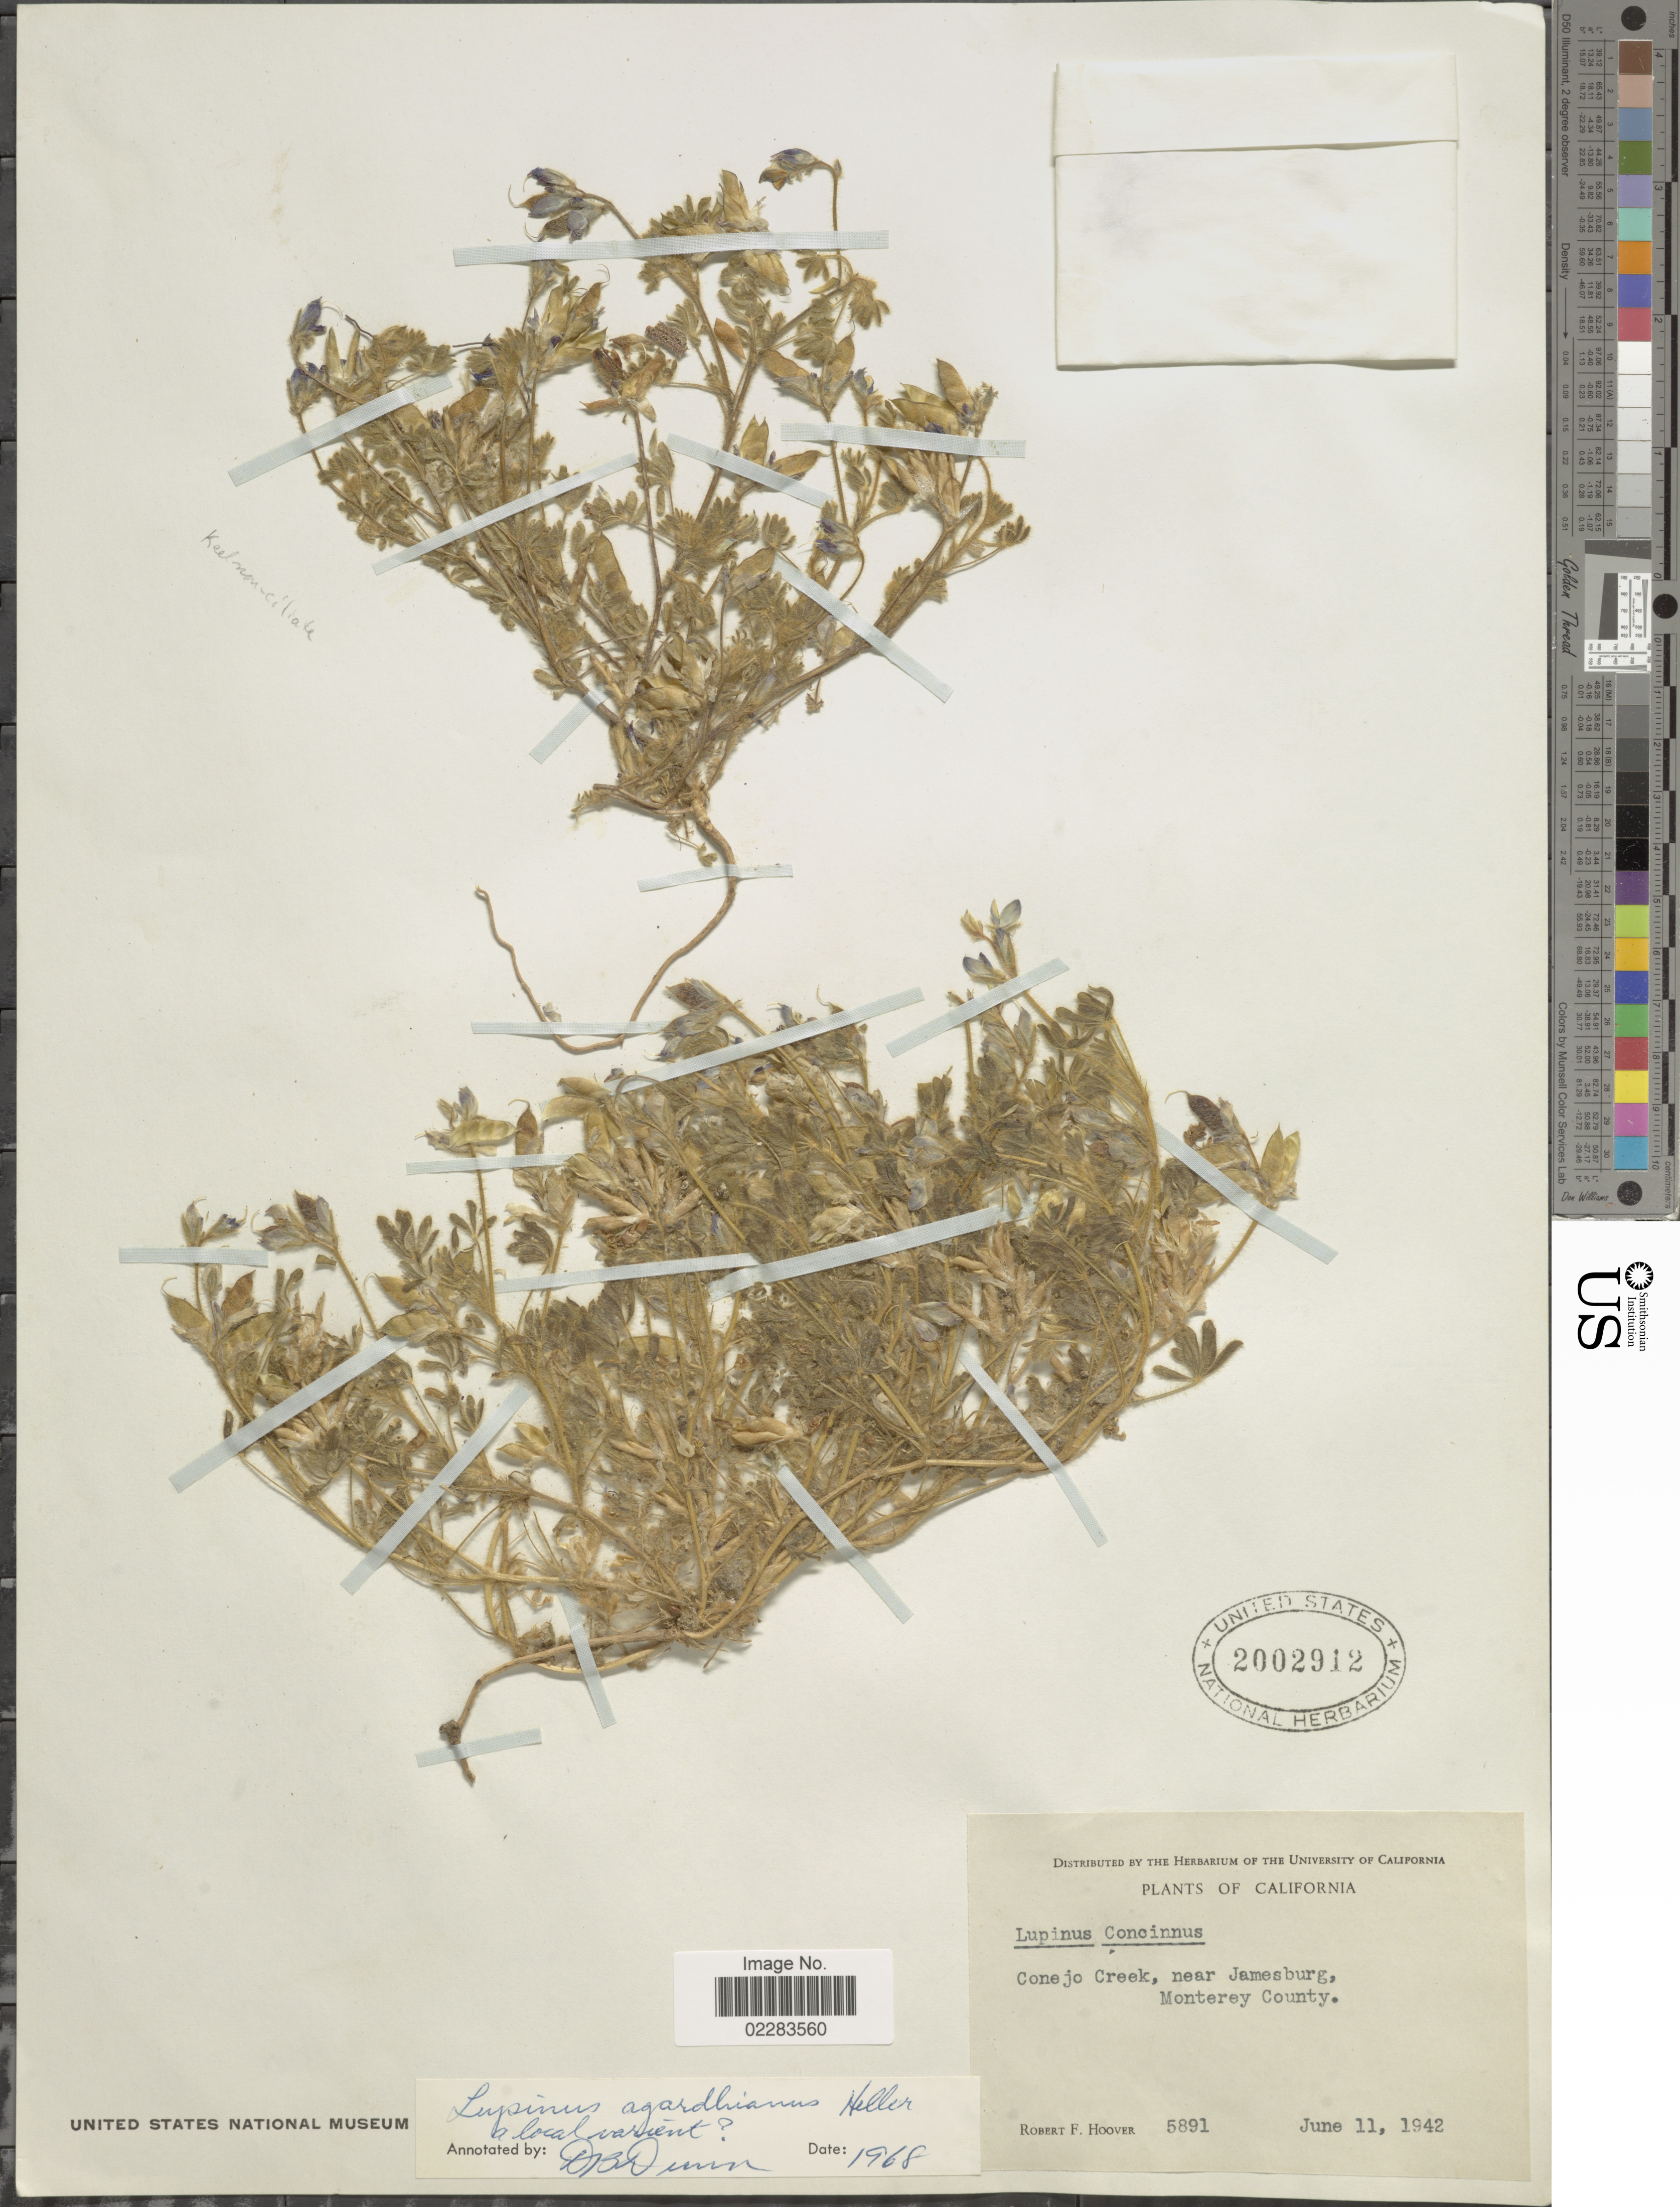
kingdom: Plantae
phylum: Tracheophyta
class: Magnoliopsida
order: Fabales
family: Fabaceae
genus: Lupinus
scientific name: Lupinus agardhianus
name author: A. Heller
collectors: R. F. Hoover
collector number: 5891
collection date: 1942-06-11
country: United States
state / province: California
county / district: Monterey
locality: Conejo Creek, near Jamesburg, Monterey County.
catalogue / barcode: US 2002912